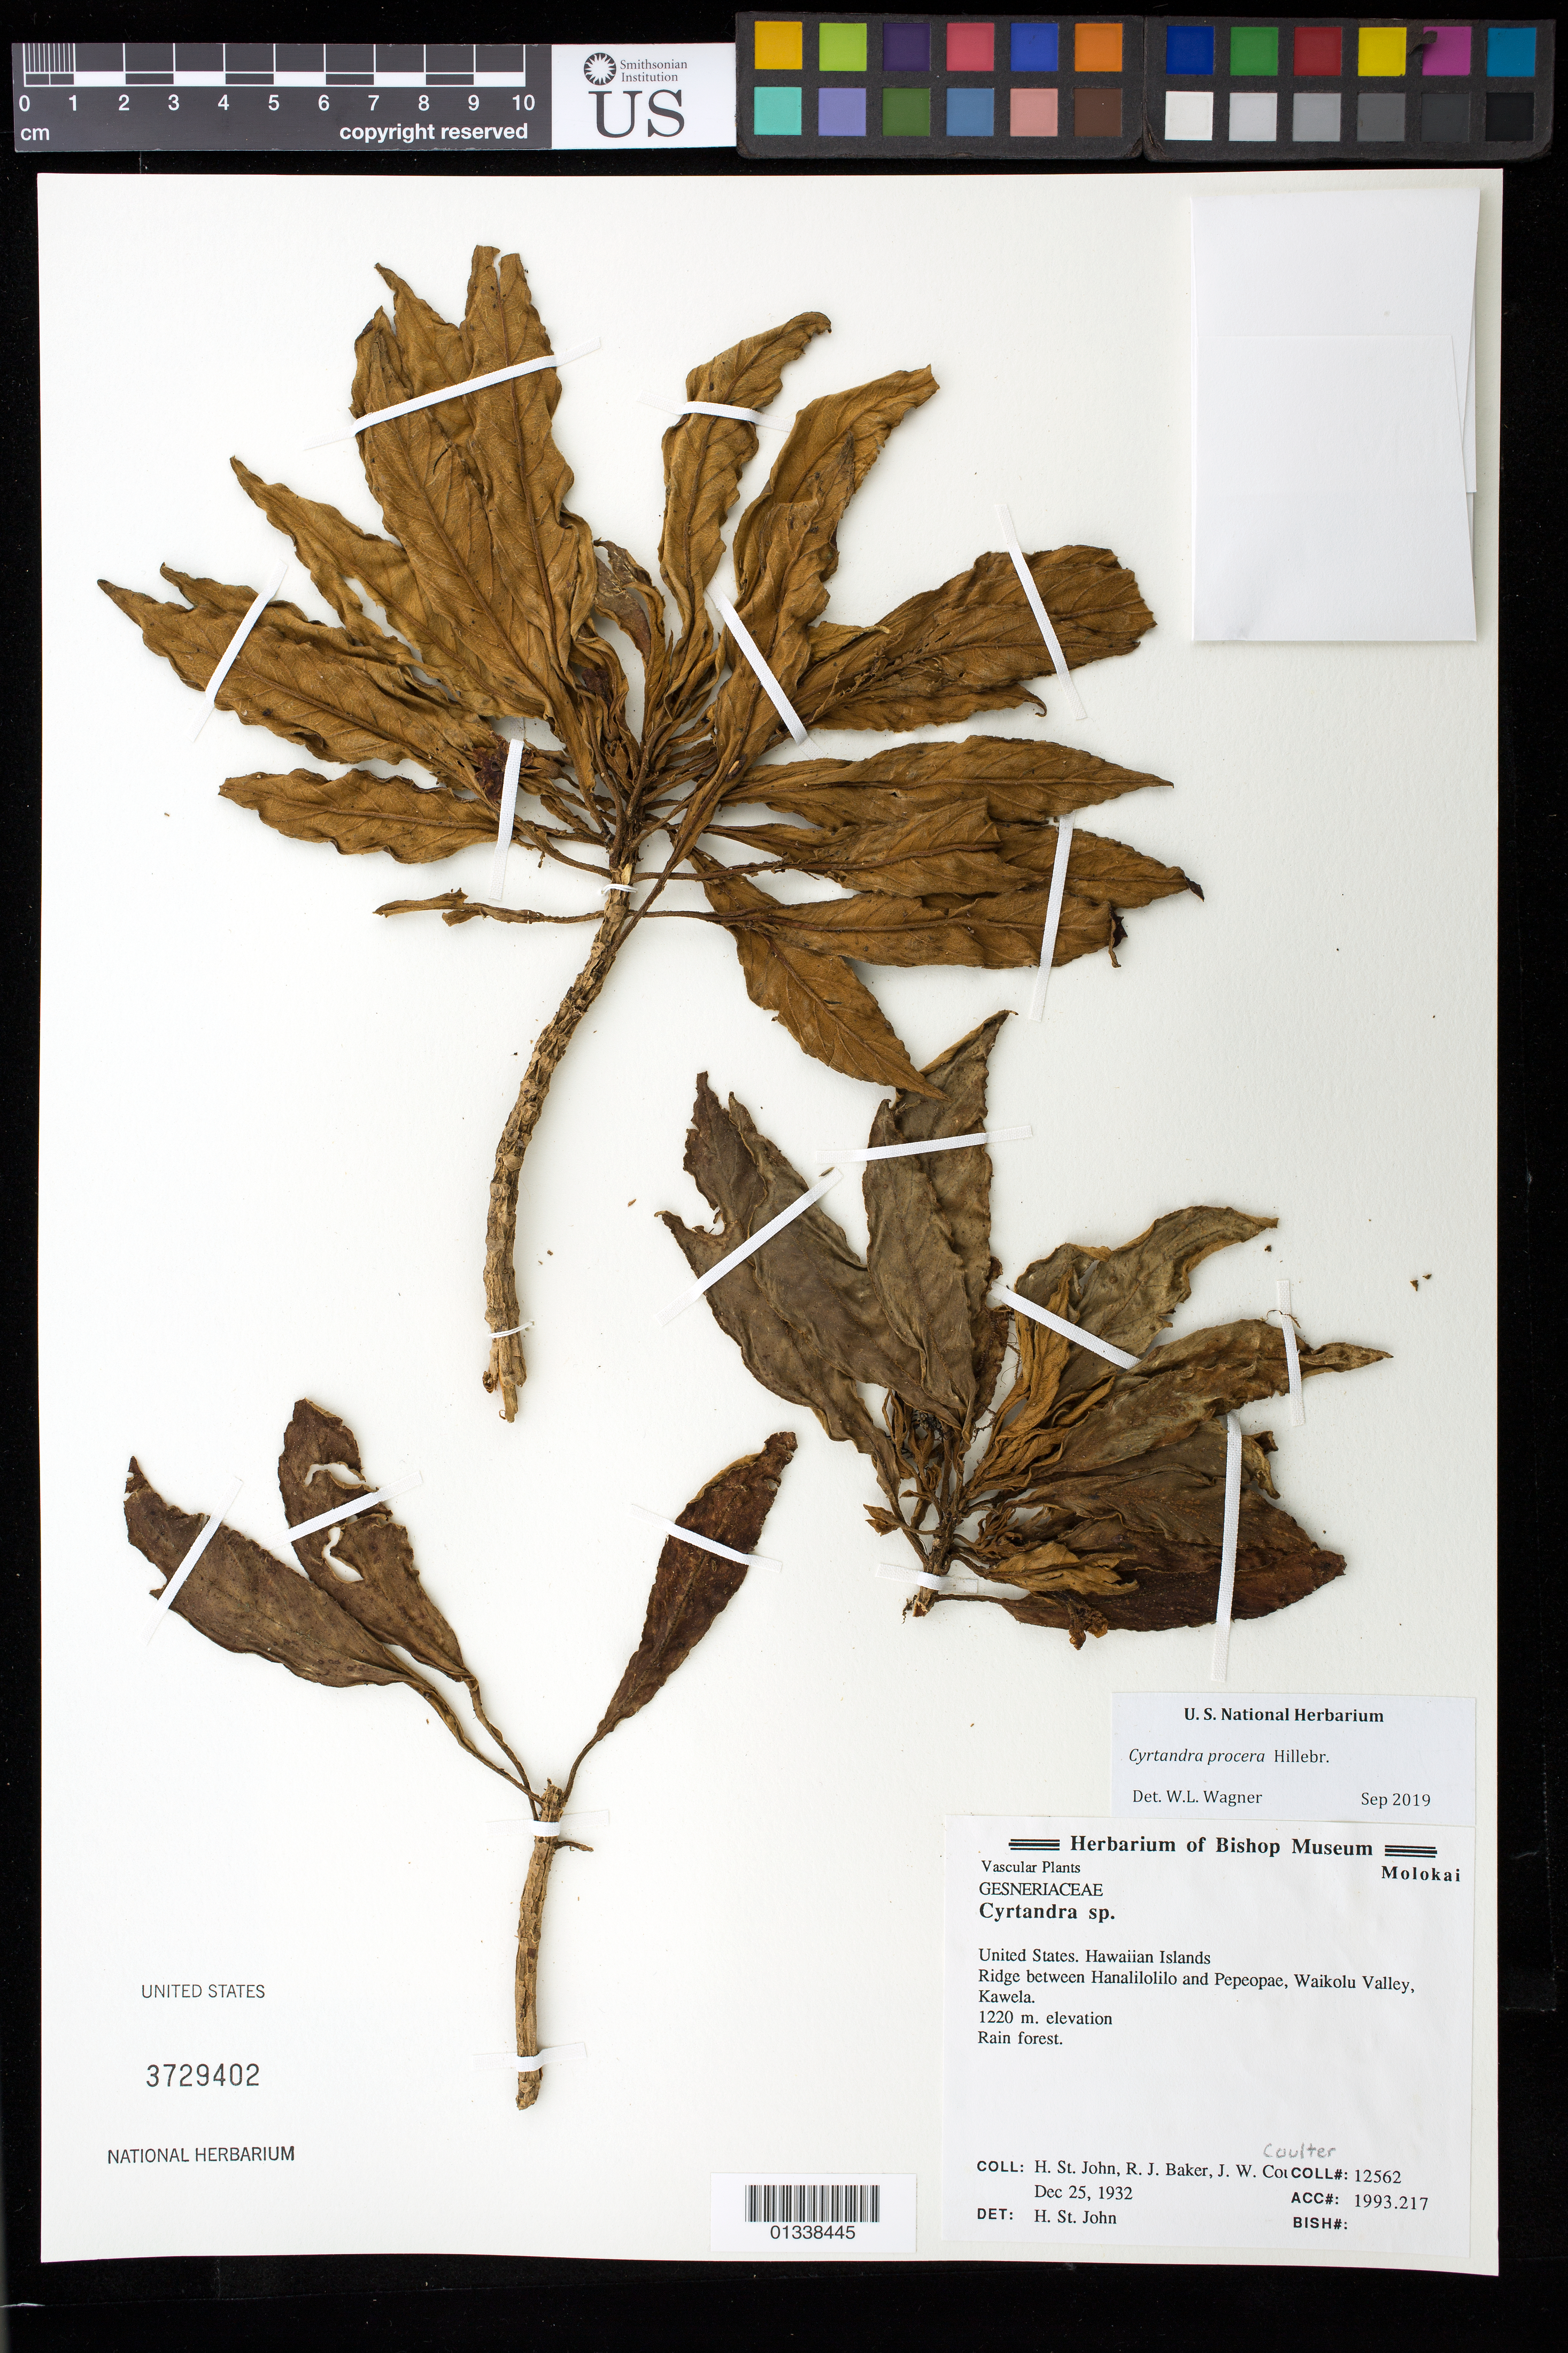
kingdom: Plantae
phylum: Tracheophyta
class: Magnoliopsida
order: Lamiales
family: Gesneriaceae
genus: Cyrtandra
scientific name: Cyrtandra procera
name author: Hillebr.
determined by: Wagner, W. L., (BOT), Smithsonian Institution - National Museum of Natural History (UNITED STATES)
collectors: H. St. John, R. J. Baker & J. W. Coulter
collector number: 12562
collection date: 1932-12-25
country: United States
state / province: Hawaii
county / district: Maui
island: Moloka'i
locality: Ridge between Hanalilolilo and Pepeopae, Waikolu Valley, Kawela.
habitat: Rain forest.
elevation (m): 1220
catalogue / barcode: US 3729402